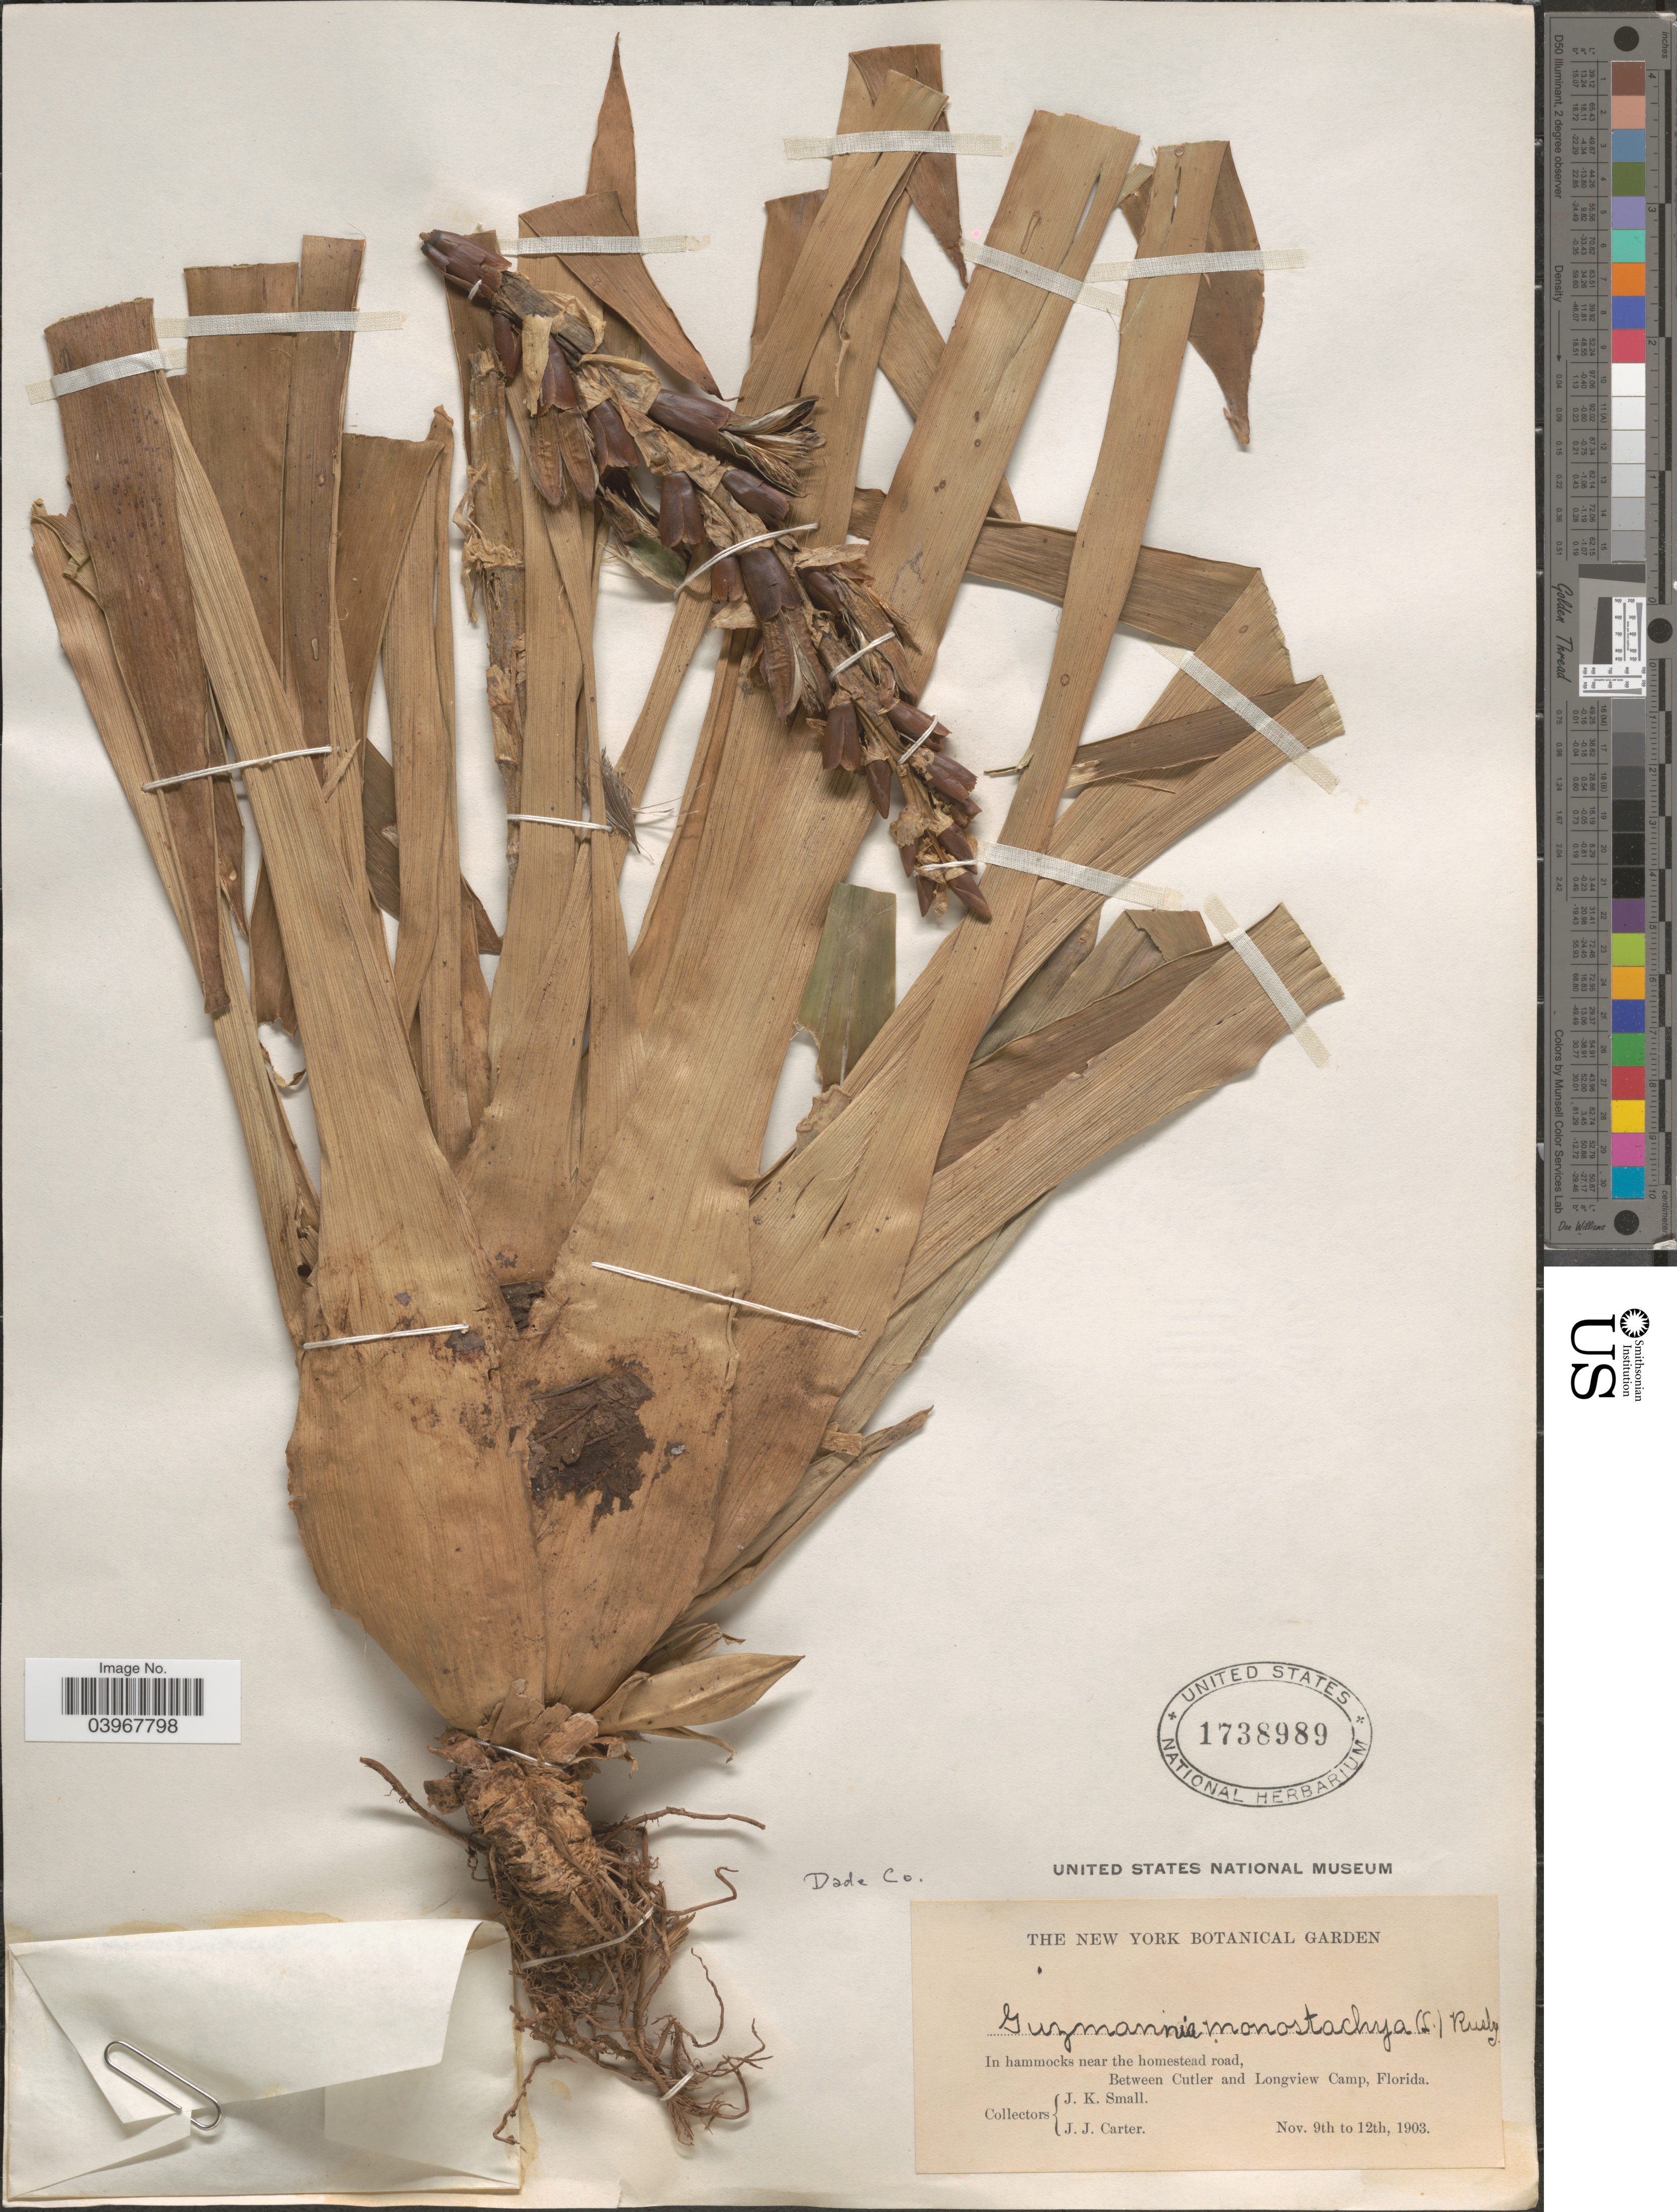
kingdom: Plantae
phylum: Tracheophyta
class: Liliopsida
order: Poales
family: Bromeliaceae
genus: Guzmania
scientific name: Guzmania monostachia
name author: (L.) Rusby ex Mez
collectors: J. K. Small & J. Carter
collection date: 1903-11-09/1903-11-12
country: United States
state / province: Florida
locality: Dade Co. In hammocks near the homestead road, Between Cutler and Longview Camp.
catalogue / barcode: US 1738989